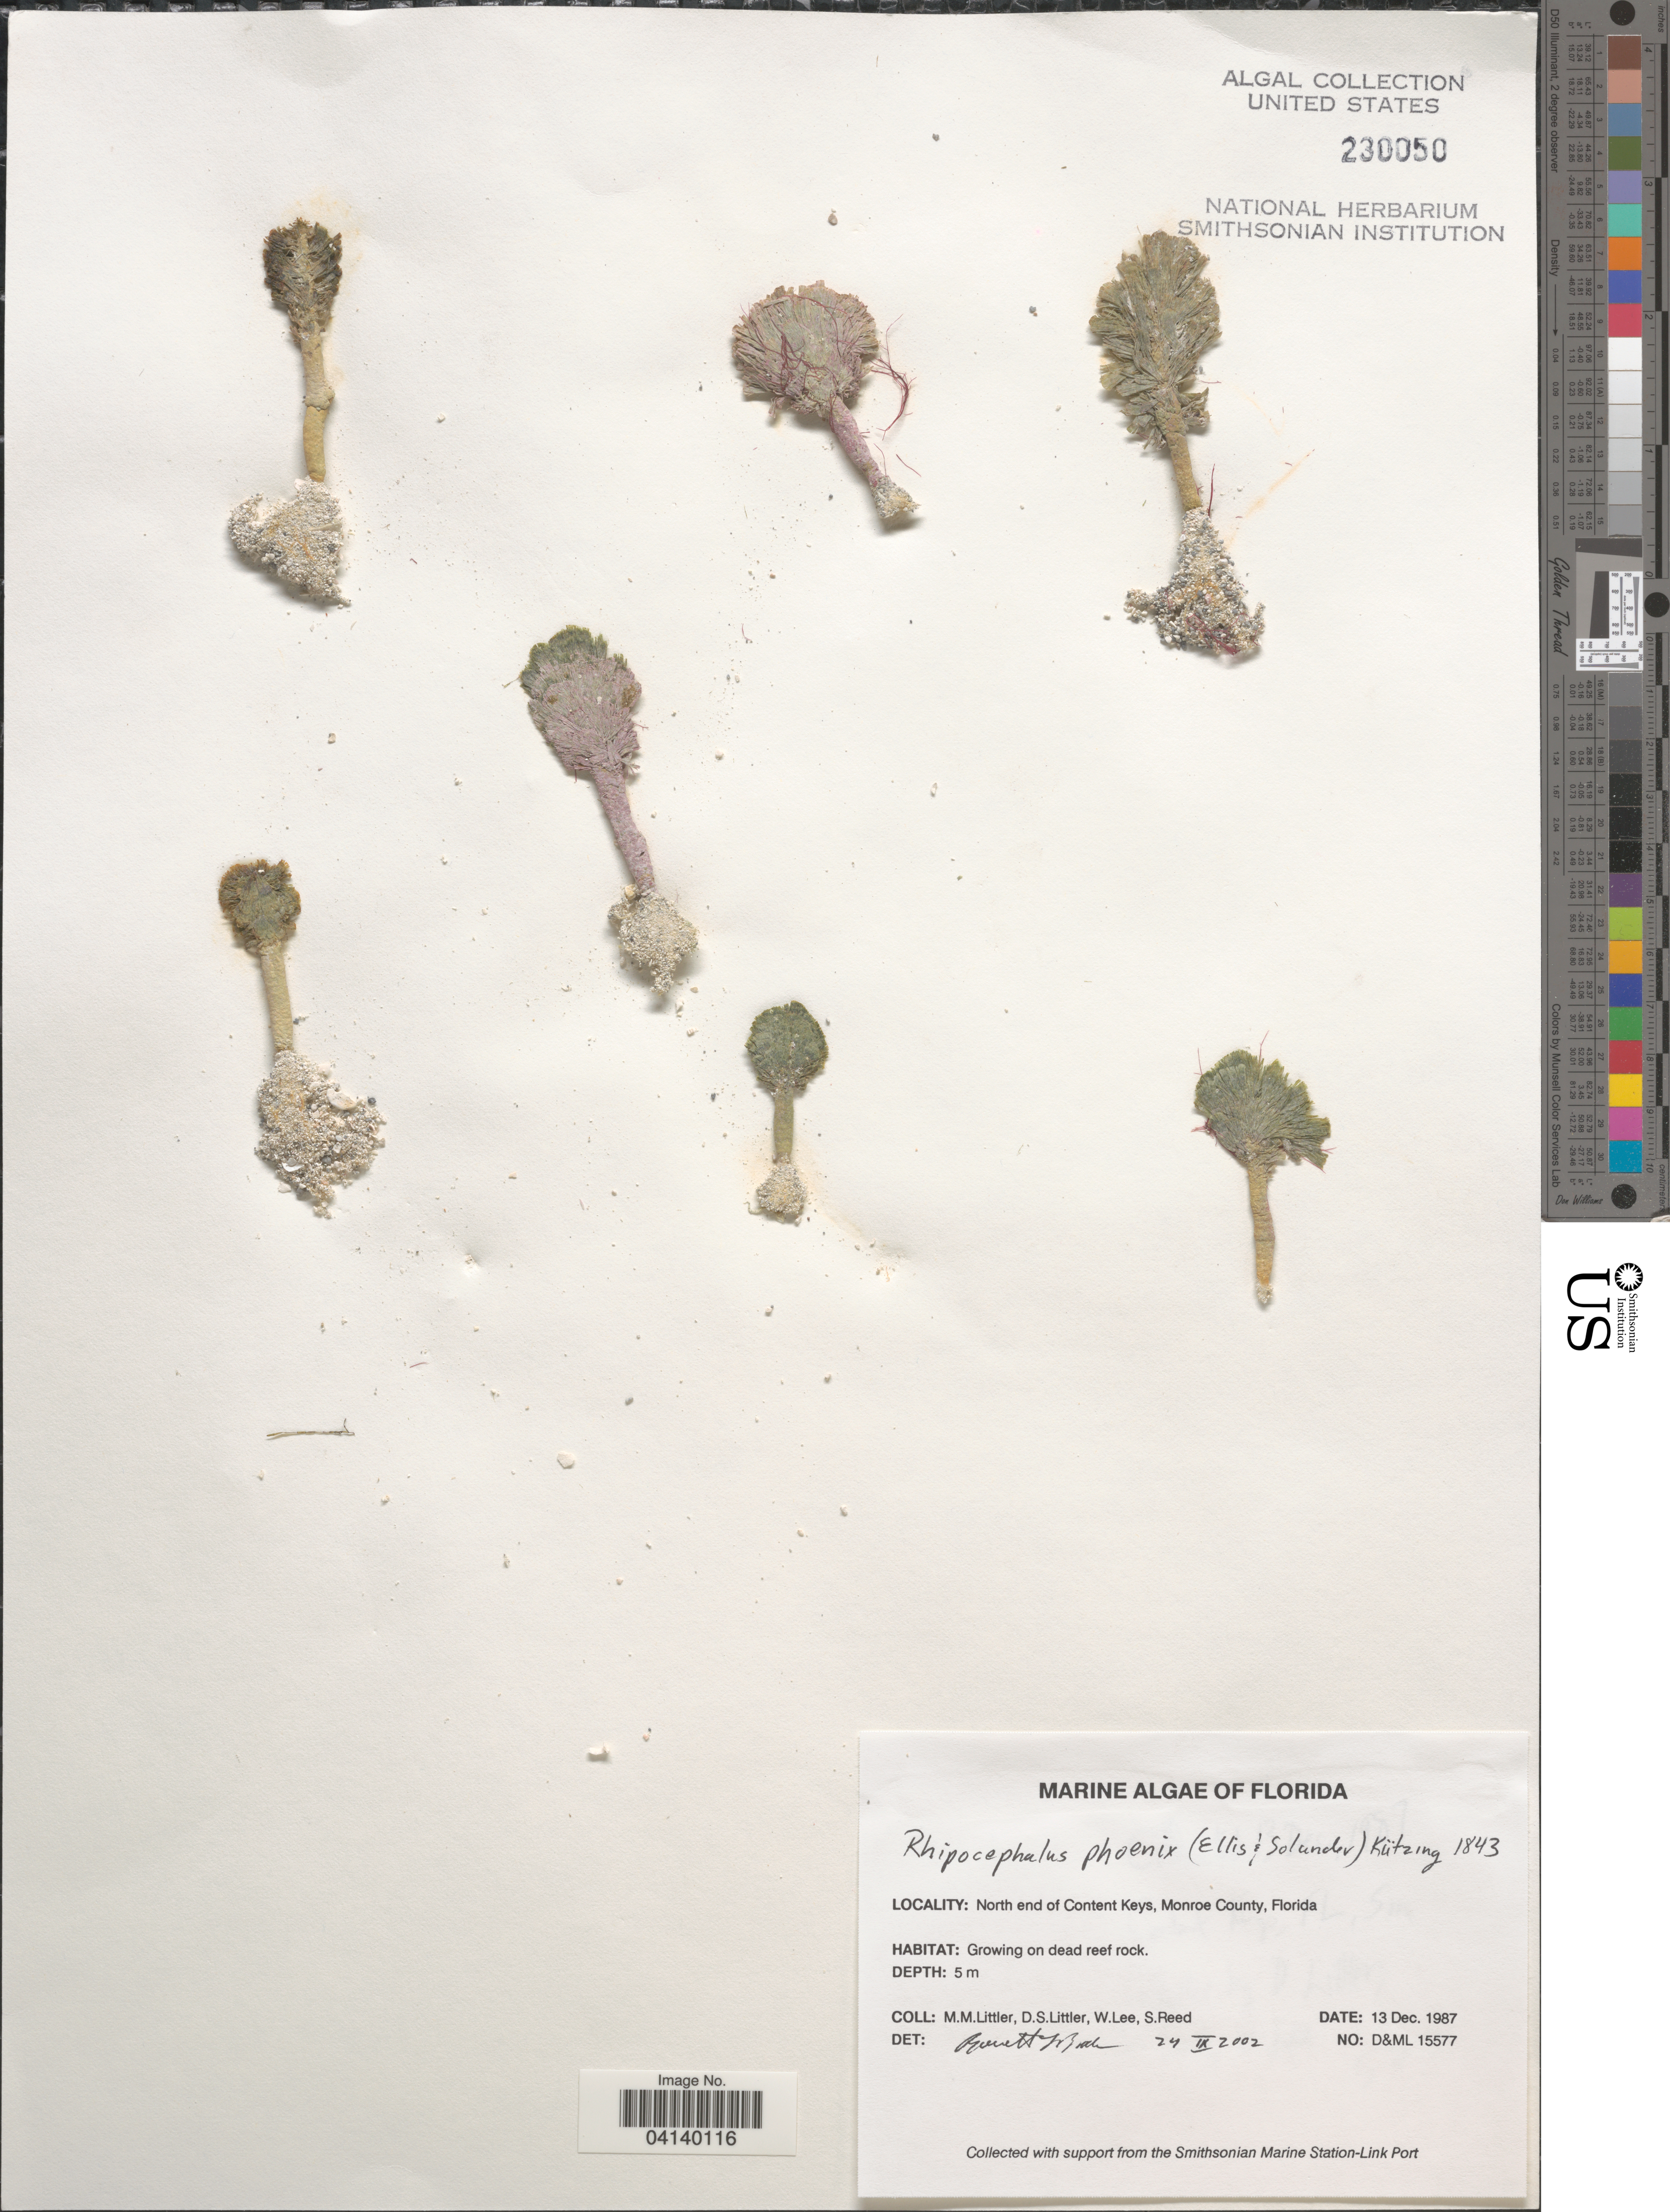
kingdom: Plantae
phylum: Chlorophyta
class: Ulvophyceae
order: Bryopsidales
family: Udoteaceae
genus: Rhipocephalus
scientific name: Rhipocephalus phoenix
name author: (J. Ellis & Sol.) Kütz.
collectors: D. S. Littler, W. Lee & S. Reed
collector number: D&ML15577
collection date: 1987-12-13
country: United States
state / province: Florida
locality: North end of Content Keys, Monroe County.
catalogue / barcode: US 230050